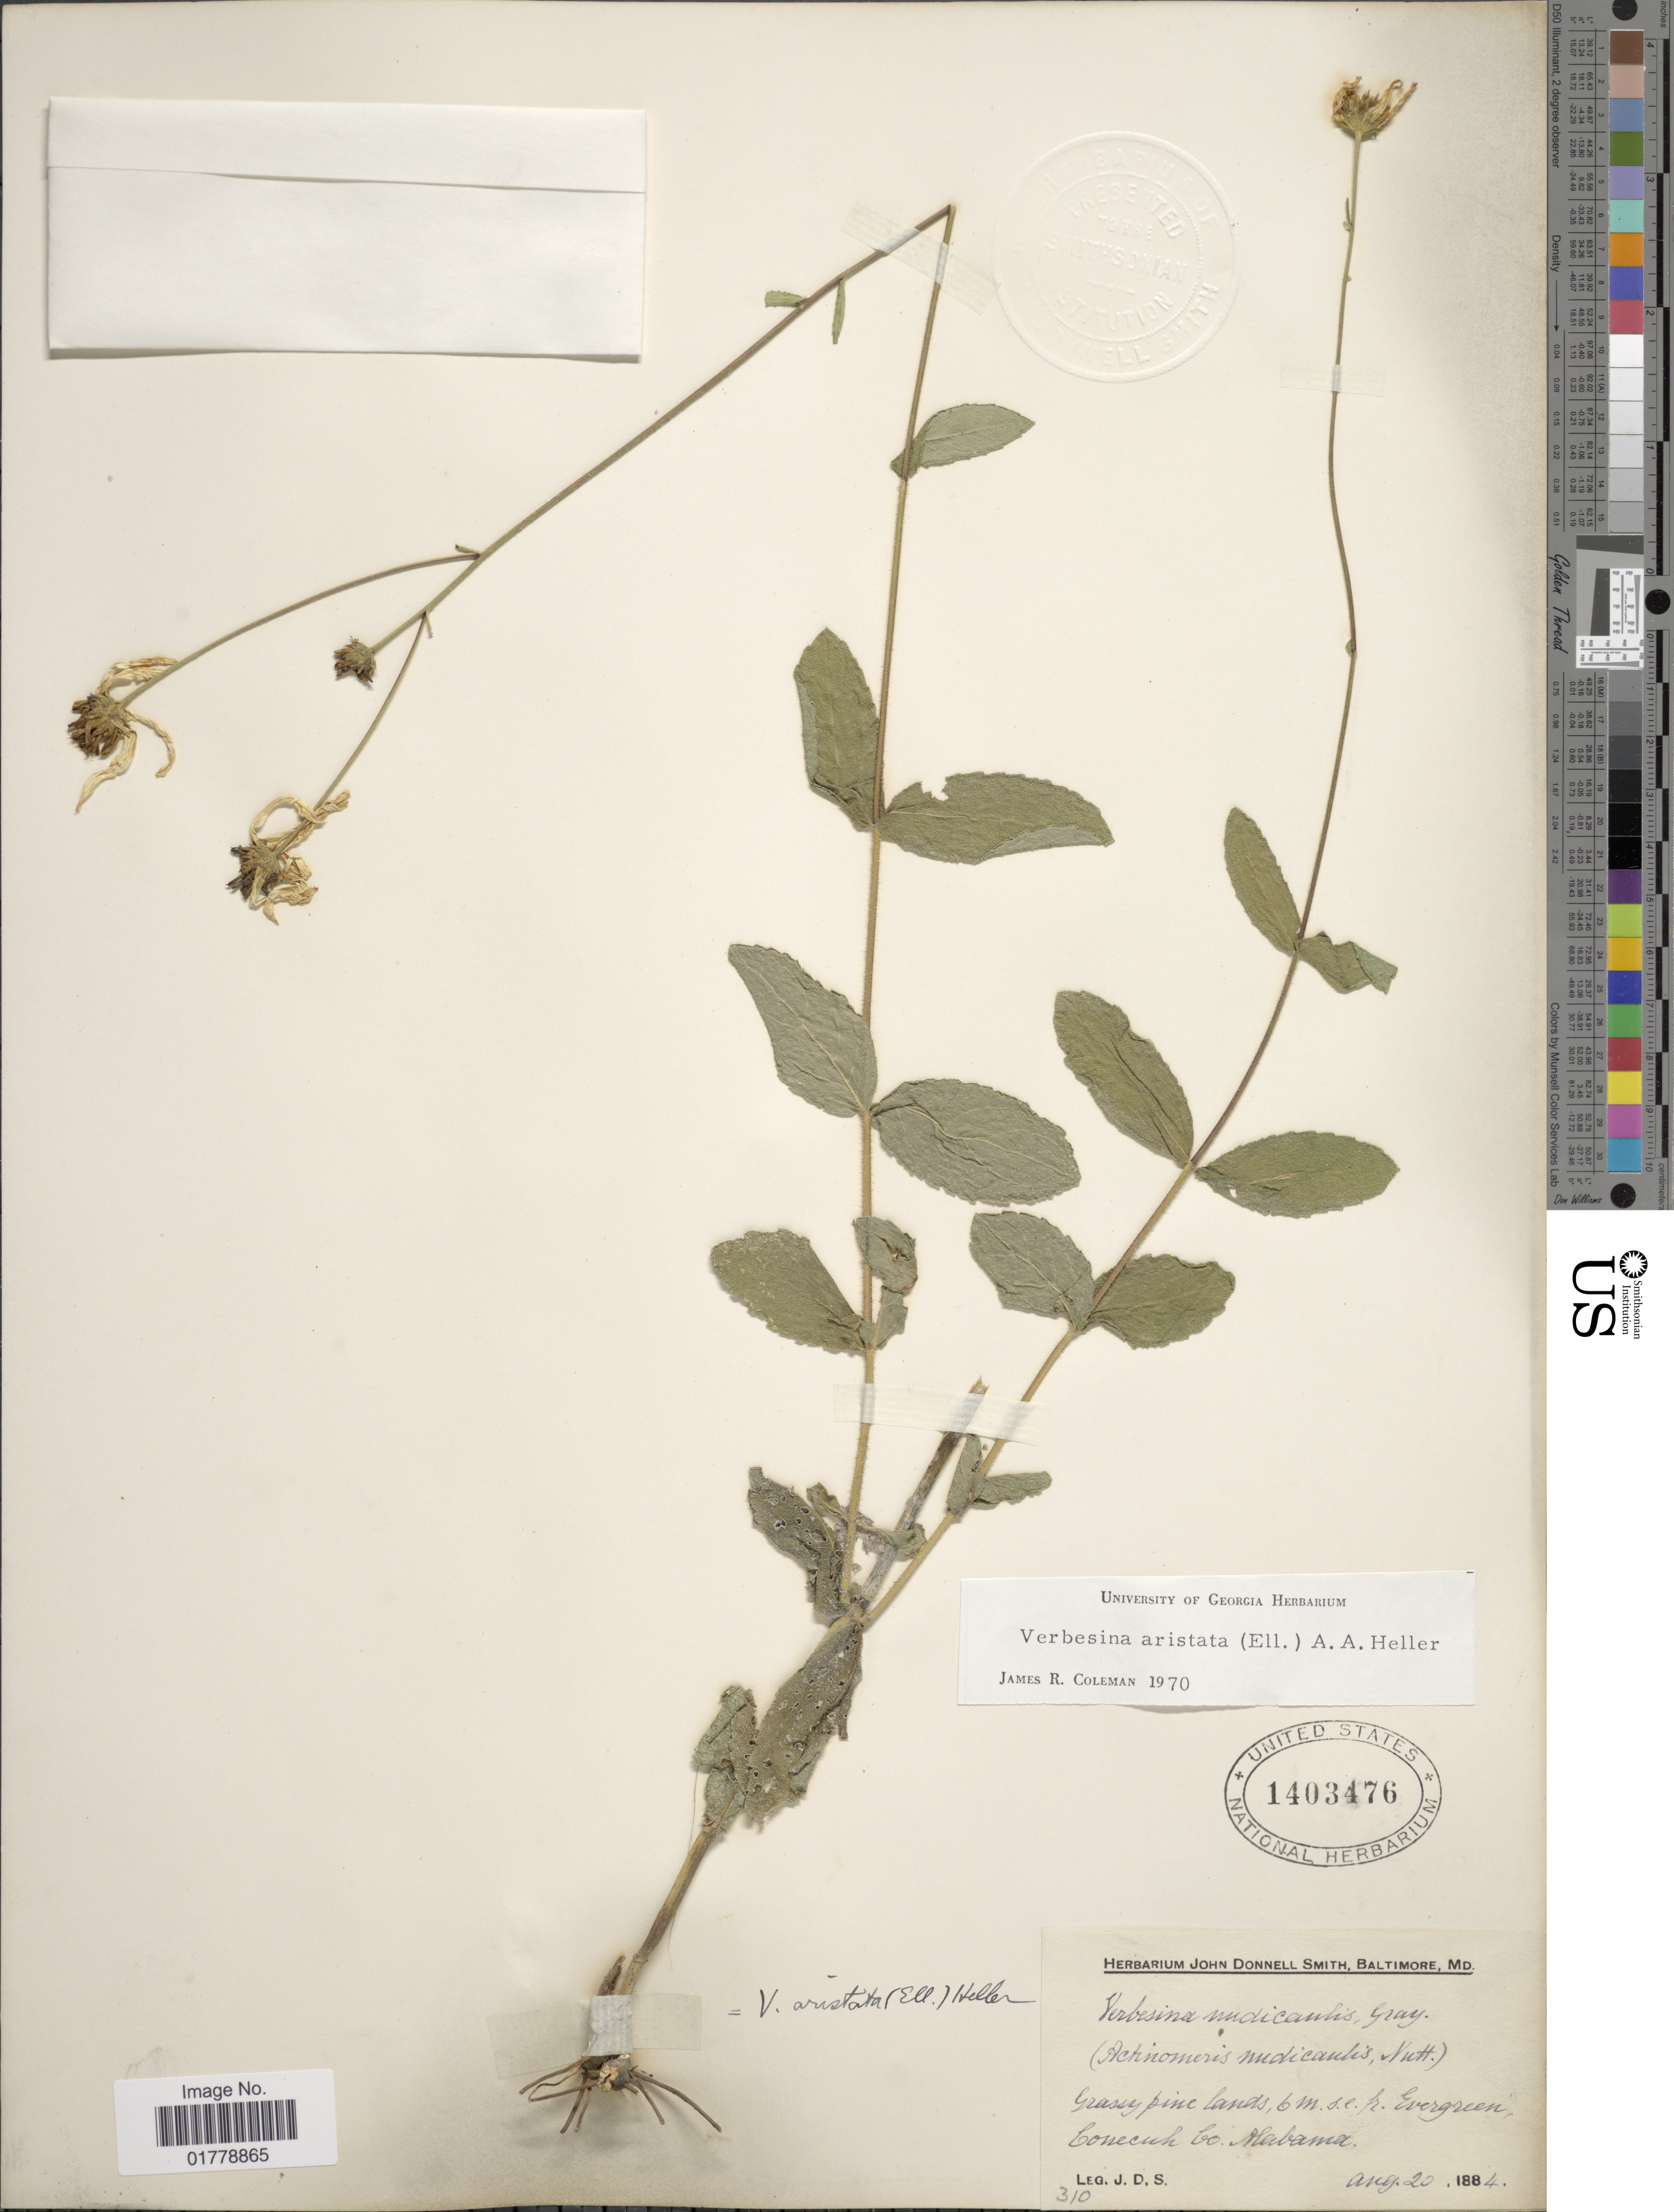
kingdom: Plantae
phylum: Tracheophyta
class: Magnoliopsida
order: Asterales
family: Asteraceae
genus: Verbesina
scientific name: Verbesina aristata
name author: (Elliott) A. Heller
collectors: J. Donnell Smith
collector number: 310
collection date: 1884-08-20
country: United States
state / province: Alabama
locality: Grassy pine lands, 6 m. s.e. fr. Evergreen, Conecuh Co. Alabama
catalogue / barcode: US 1403476